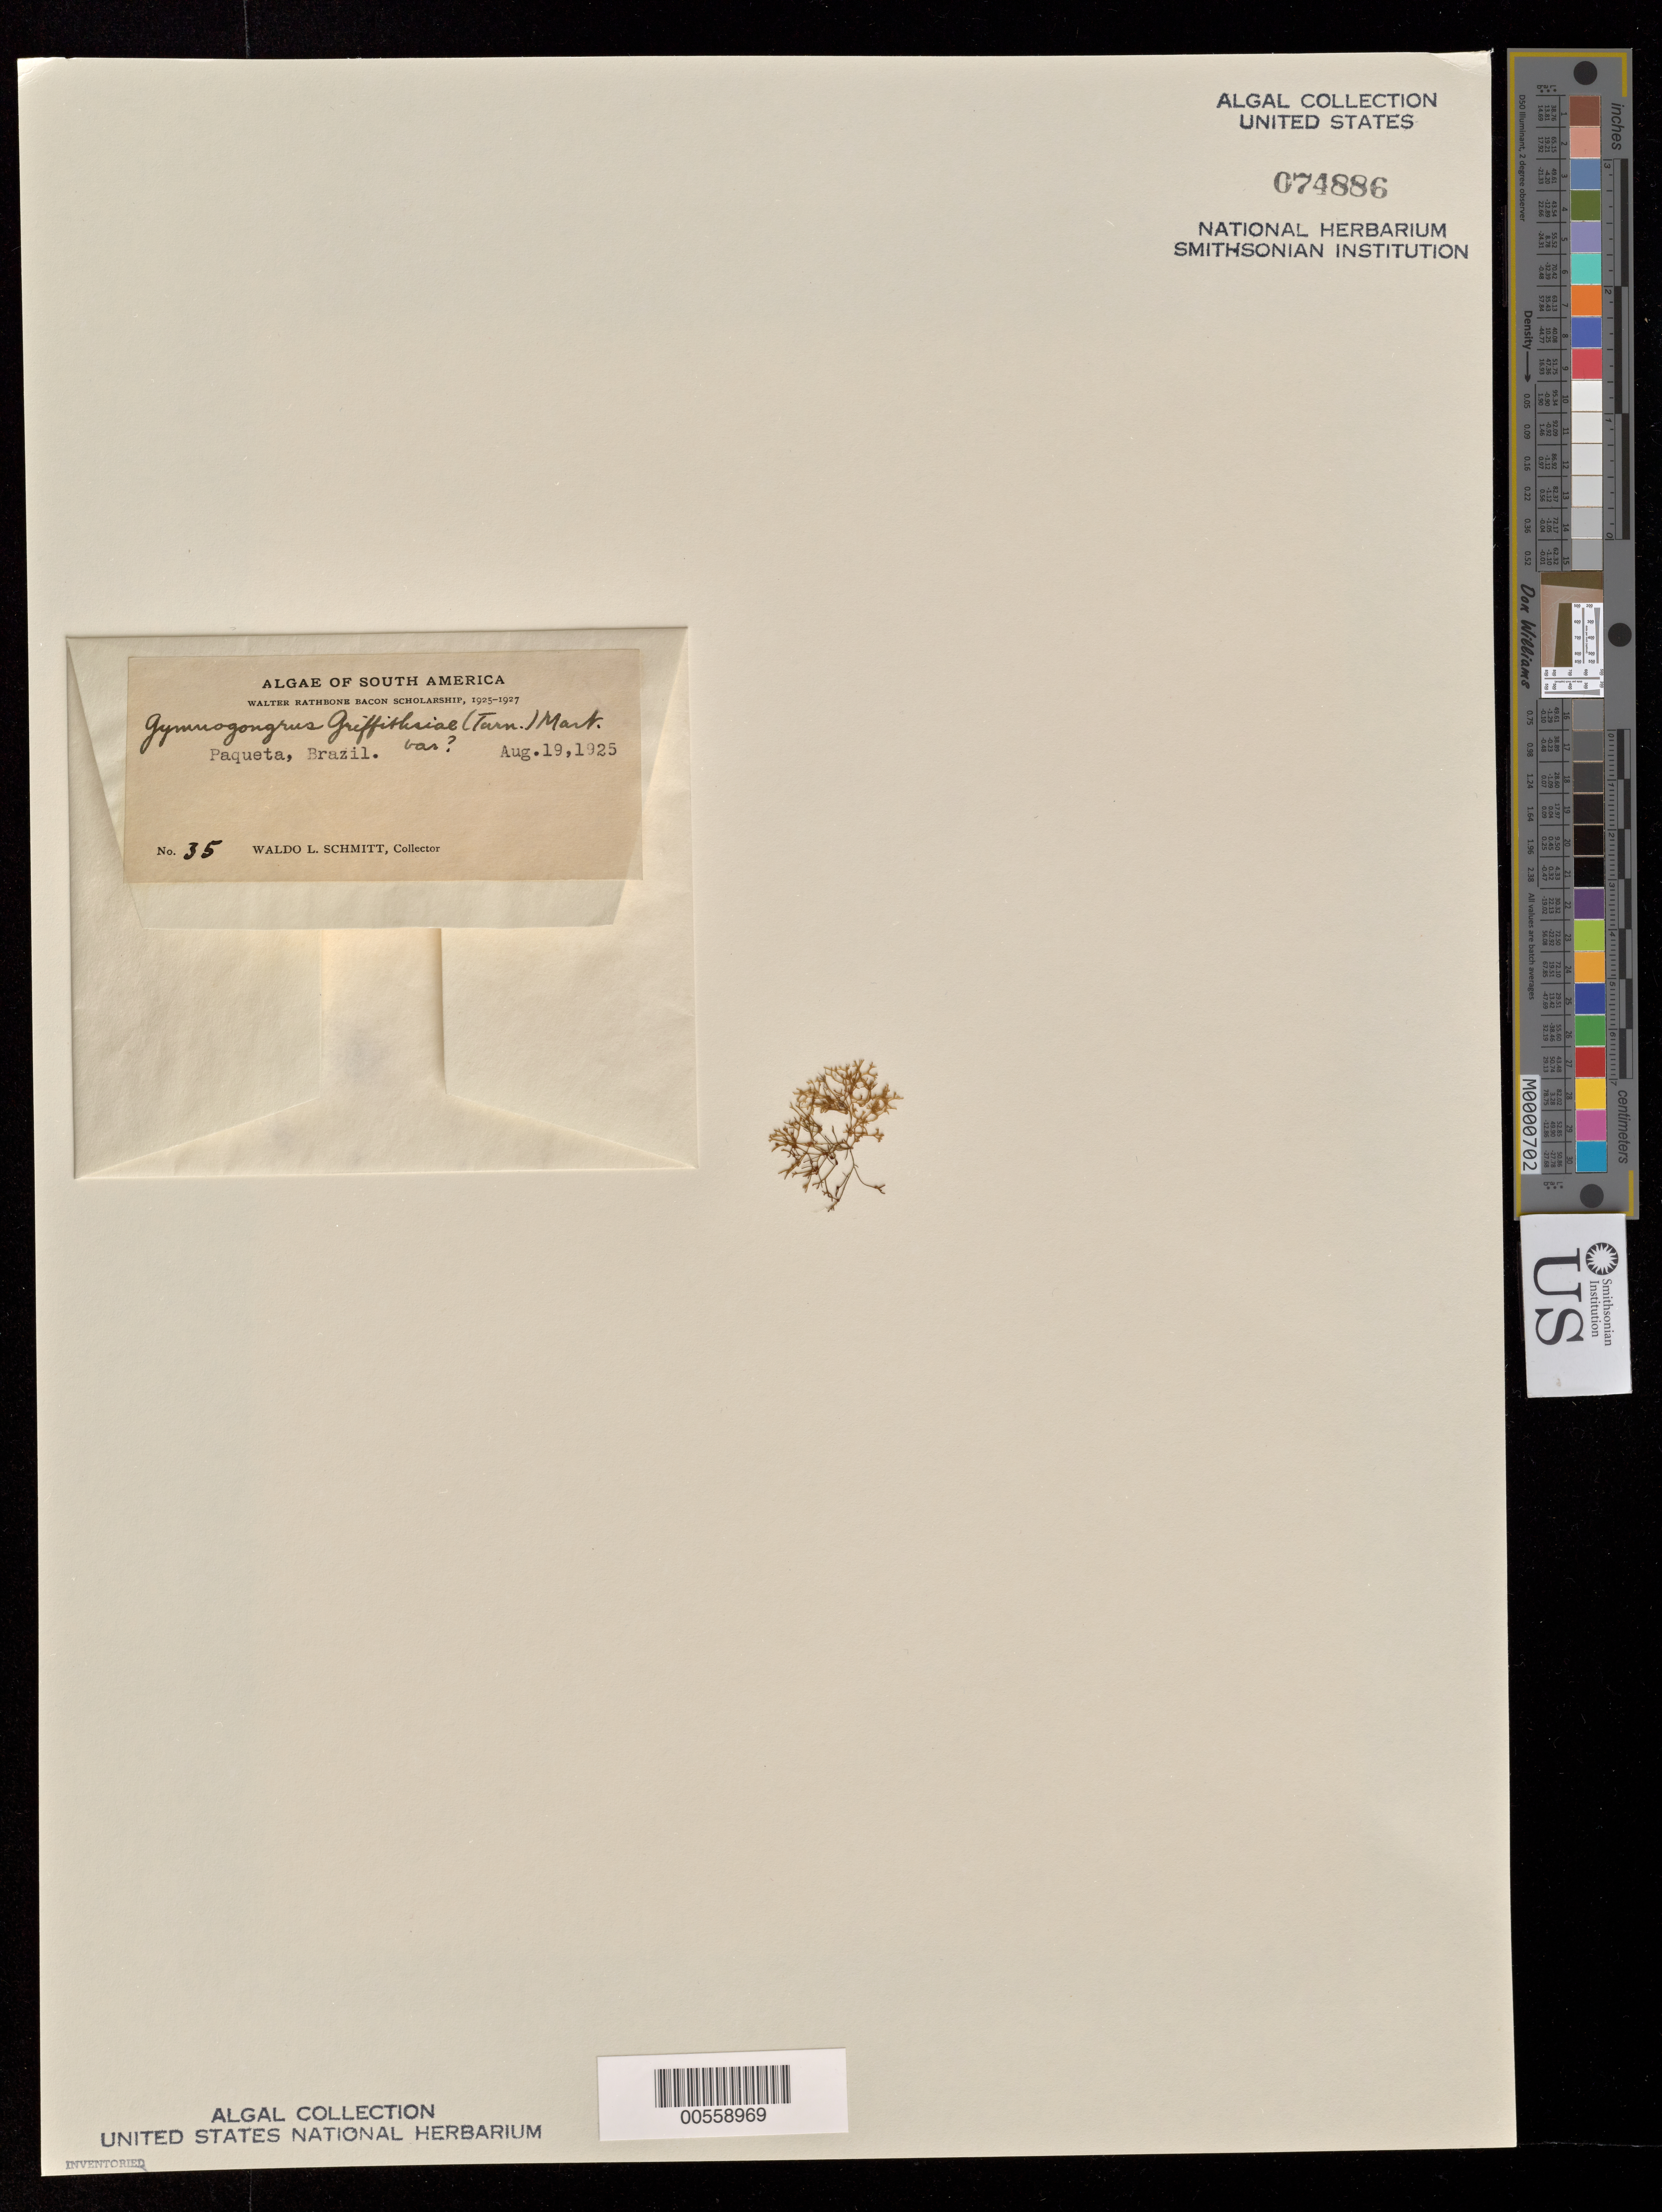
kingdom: Plantae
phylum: Rhodophyta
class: Florideophyceae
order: Gigartinales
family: Phyllophoraceae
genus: Gymnogongrus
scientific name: Gymnogongrus griffithsiae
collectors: W. L. Schmitt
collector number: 35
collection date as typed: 19 Aug 1925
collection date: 1925-08-19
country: Brazil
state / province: Rio de Janeiro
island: Ilha do Paqueta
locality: Guanabara Bay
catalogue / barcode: US 74886